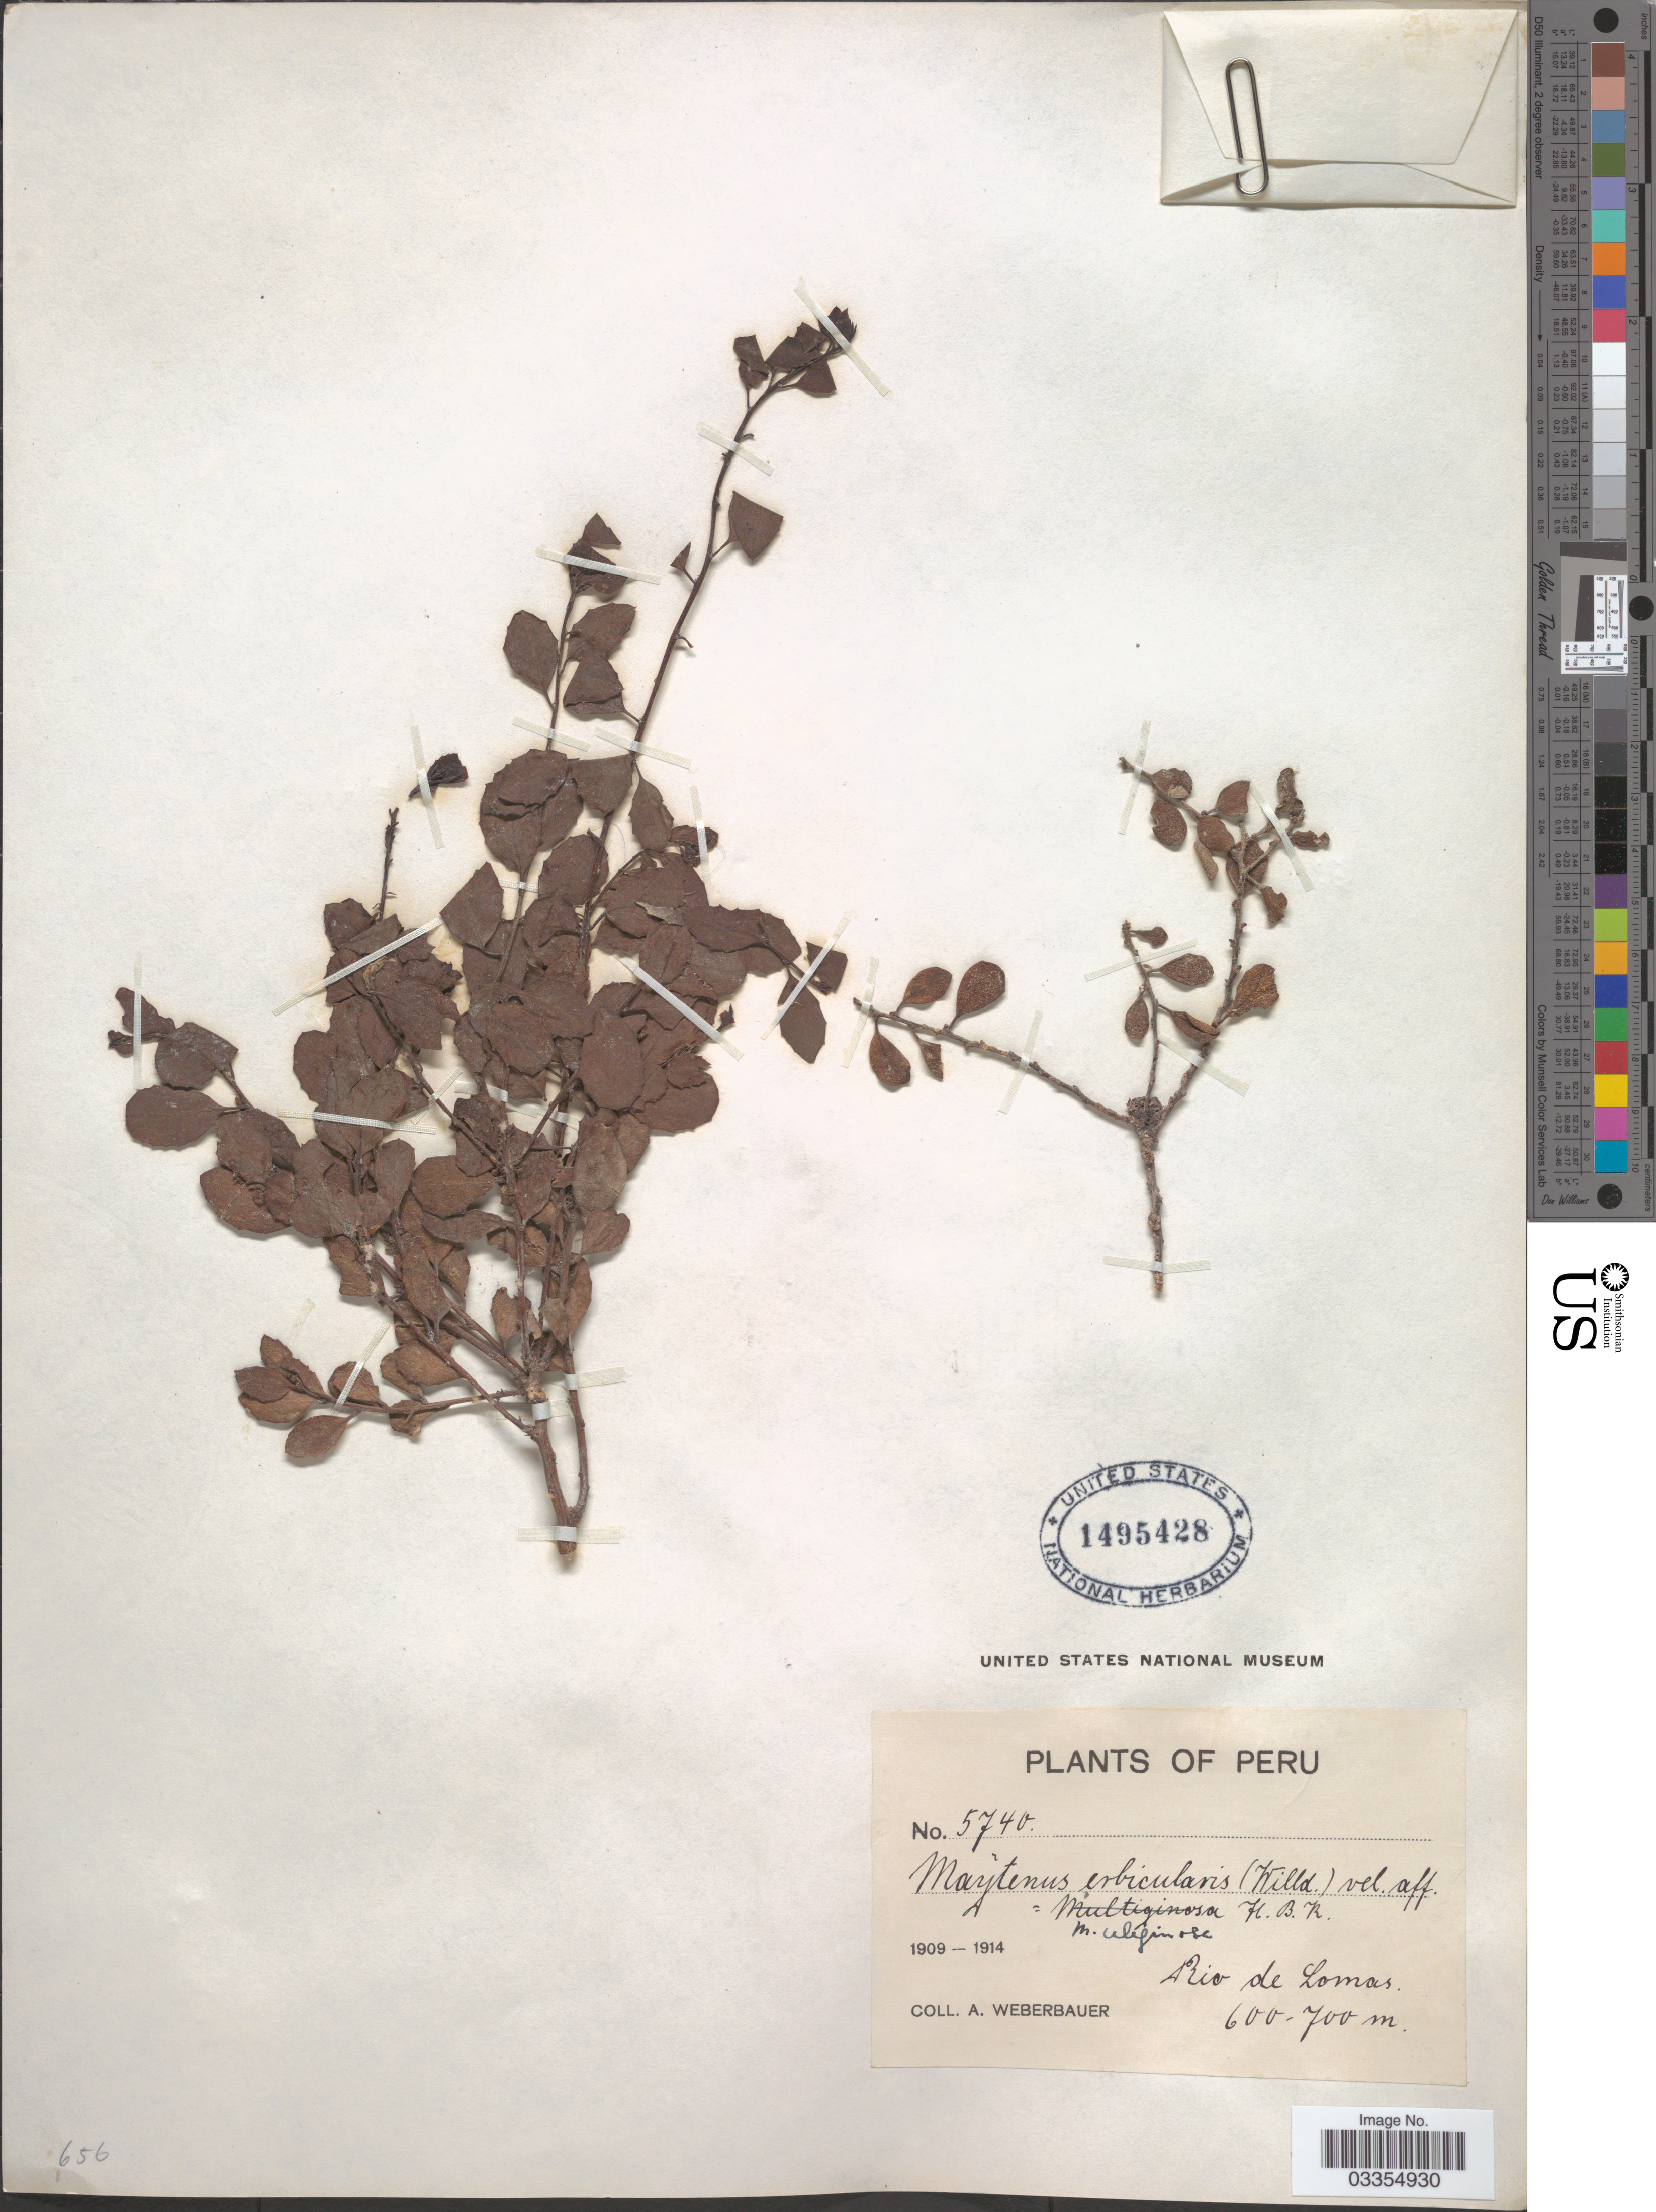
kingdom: Plantae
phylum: Tracheophyta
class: Magnoliopsida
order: Celastrales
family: Celastraceae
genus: Tricerma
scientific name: Tricerma orbiculare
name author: (Humb. & Bonpl. ex Schult.) Lundell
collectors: A. Weberbauer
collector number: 5740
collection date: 1909/1914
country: Peru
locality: Rio de Lomas.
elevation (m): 600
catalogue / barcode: US 1495428